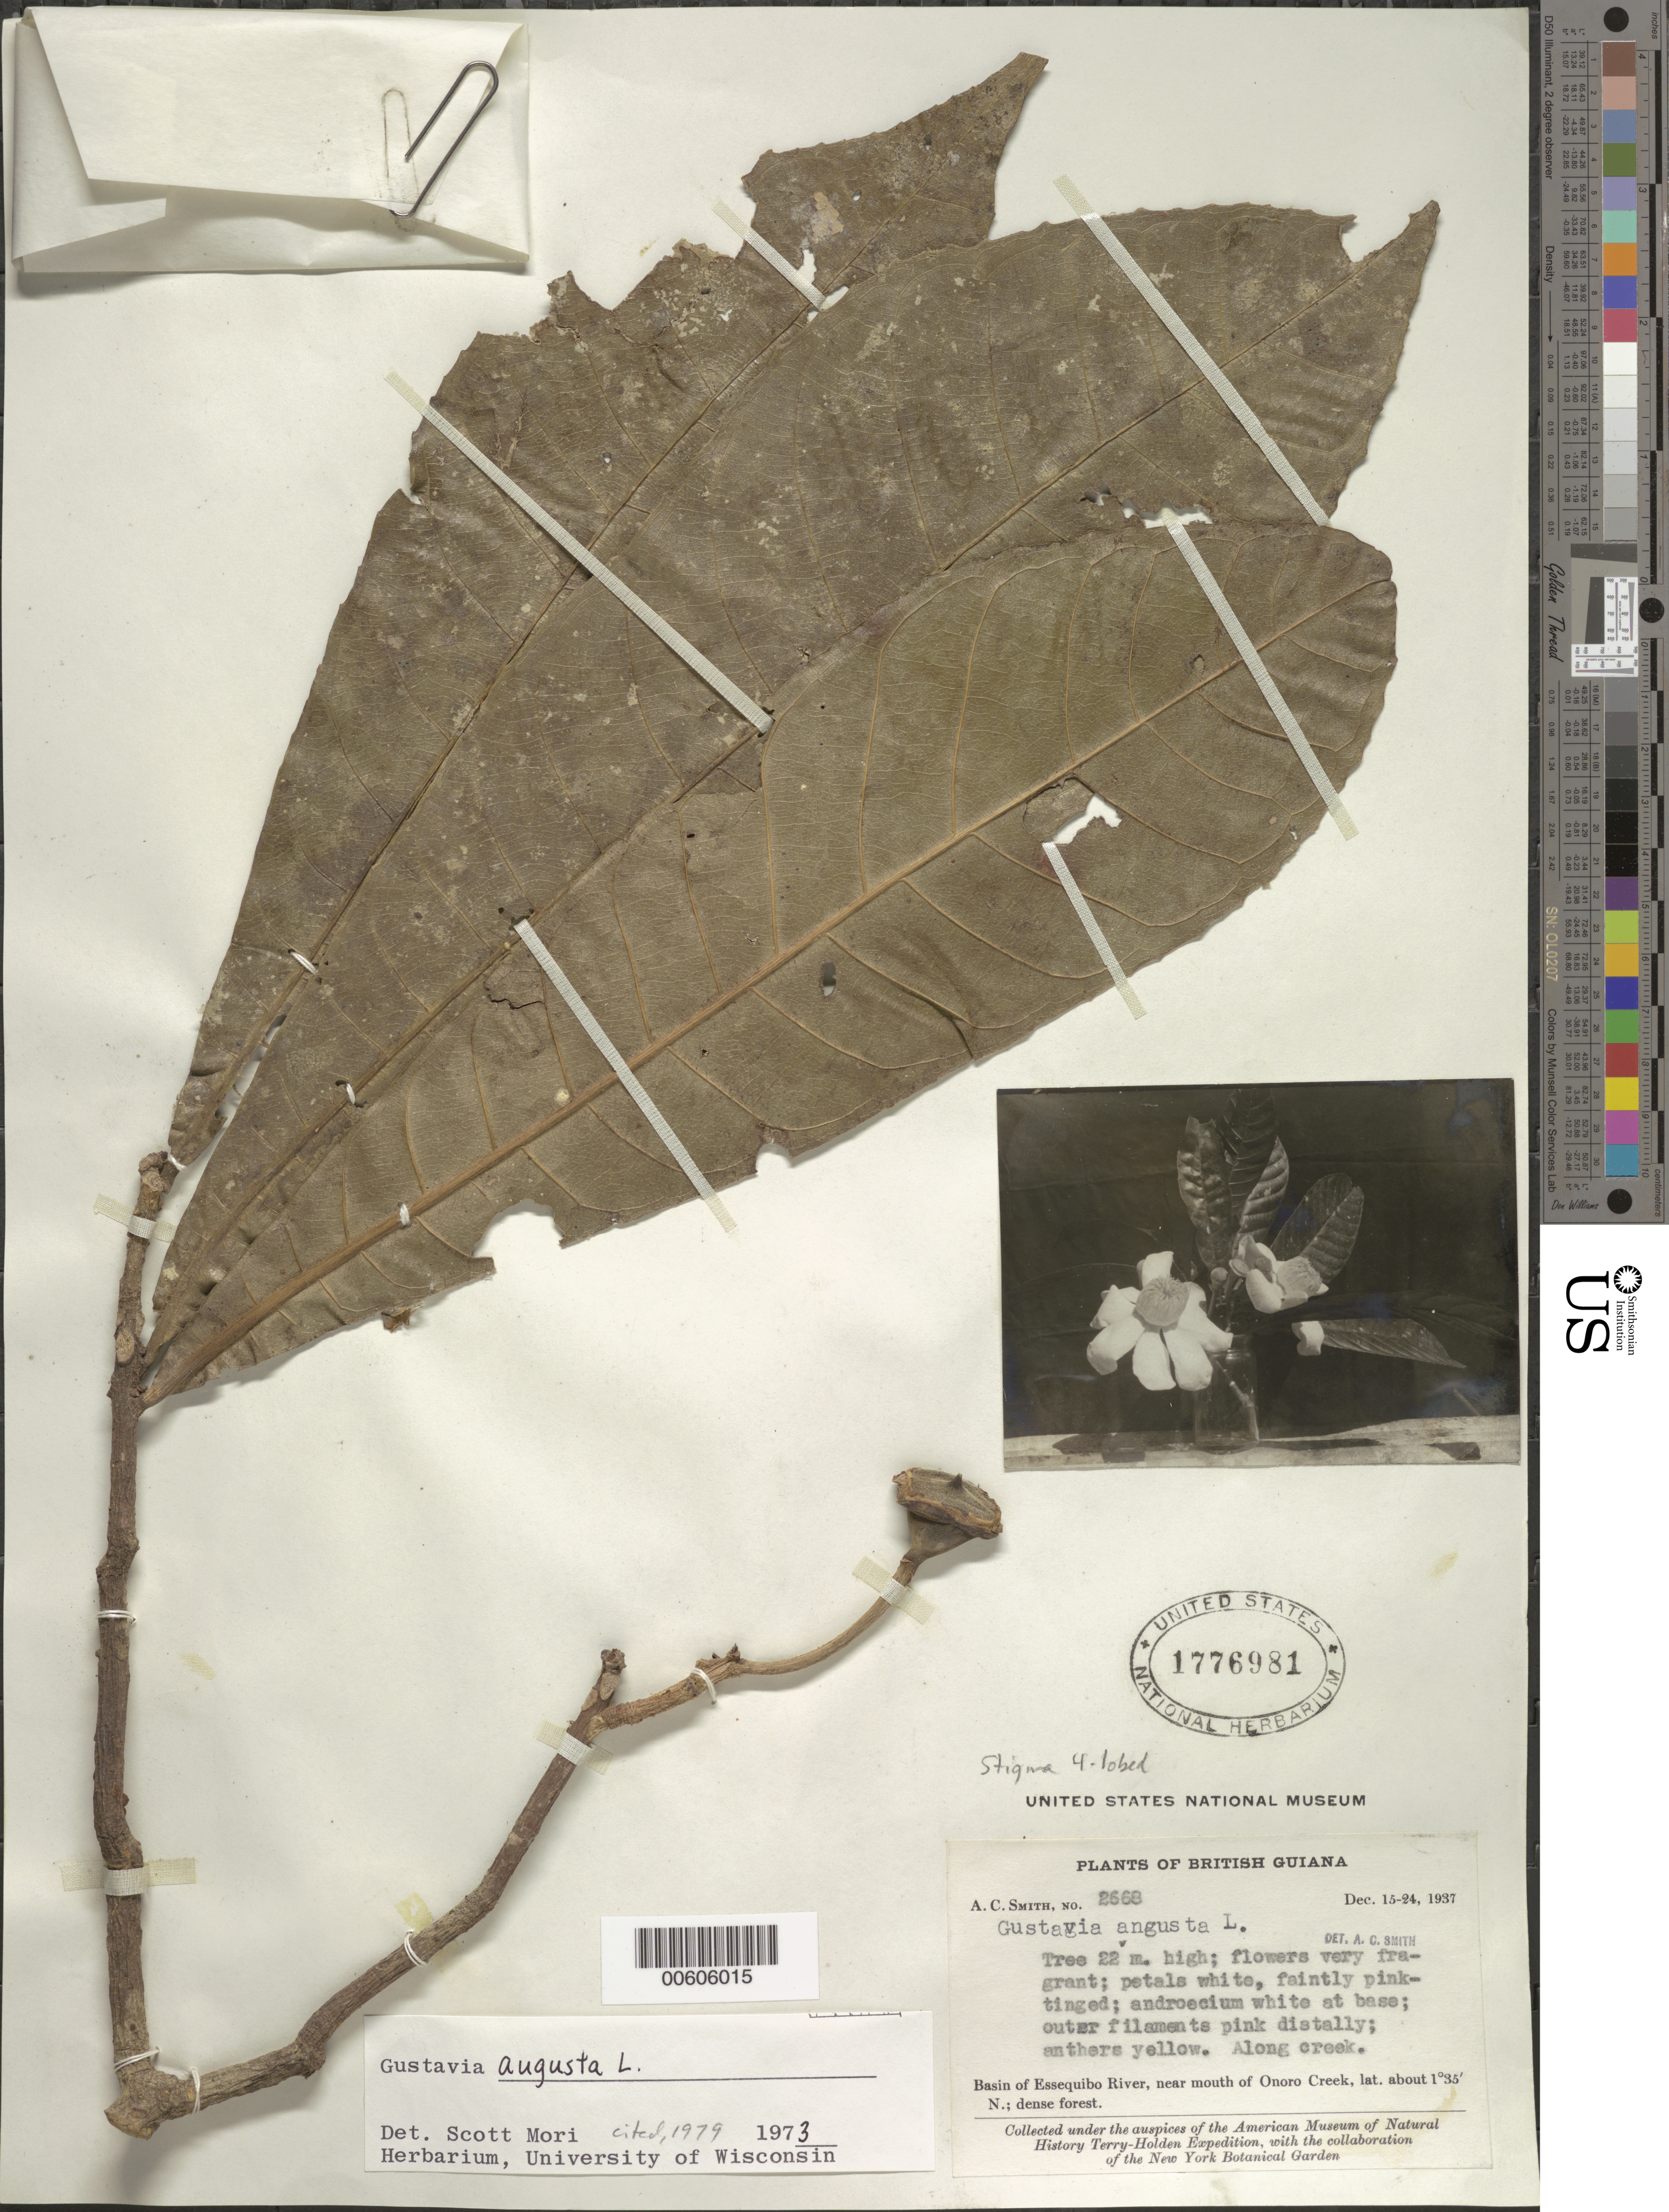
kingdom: Plantae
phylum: Tracheophyta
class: Magnoliopsida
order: Ericales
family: Lecythidaceae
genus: Gustavia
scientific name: Gustavia augusta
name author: L.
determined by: Mori, Scott A.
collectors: A. C. Smith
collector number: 2668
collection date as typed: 15-Dec-37 to 24-Dec-37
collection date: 1937-12-15/1937-12-24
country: Guyana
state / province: U. Takutu-U. Essequibo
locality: Onoro Creek (near mouth), Essequibo River basin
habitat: Dense forest. Along creek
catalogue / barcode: US 1776981